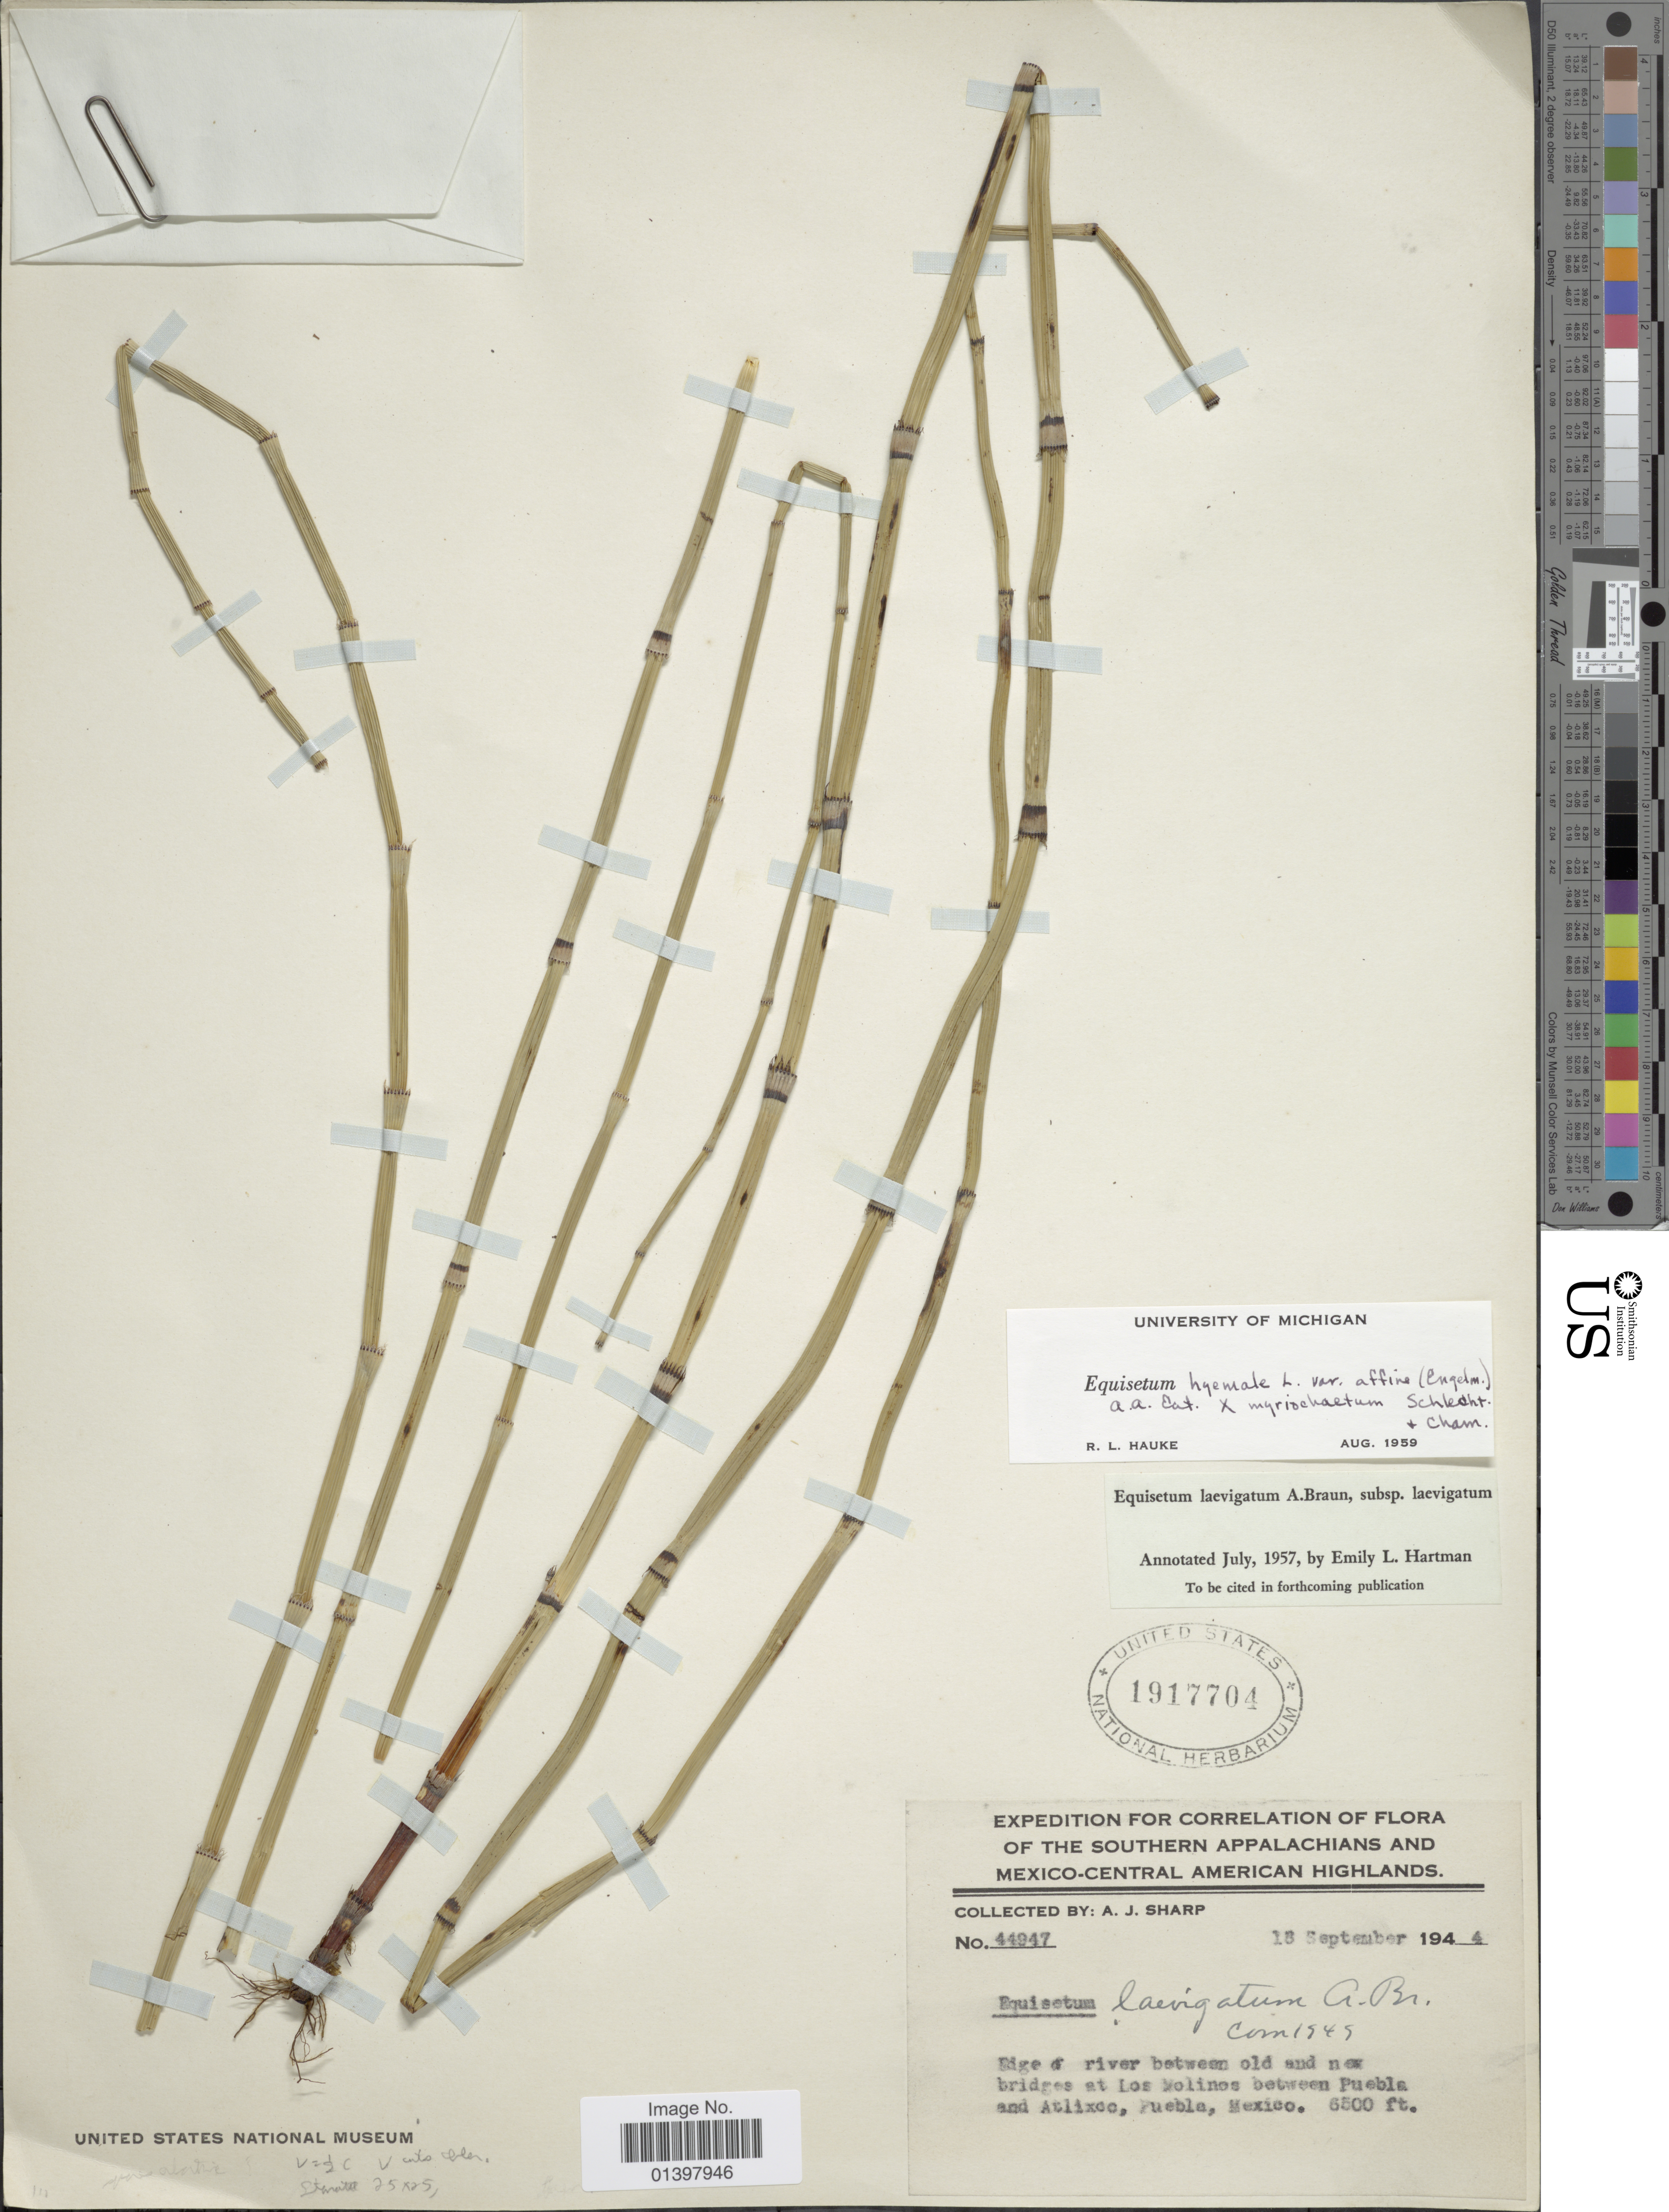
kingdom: Plantae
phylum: Tracheophyta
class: Polypodiopsida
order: Equisetales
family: Equisetaceae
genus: Equisetum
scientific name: Equisetum hyemale x E. myriochaetum Schltdl. & Cham.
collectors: A. J. Sharp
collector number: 44947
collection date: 1944-09-18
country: Mexico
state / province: Puebla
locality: Edge of river between old and new bridges al Los Molinos between Puebla and Atlixco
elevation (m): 1981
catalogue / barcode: US 1917704